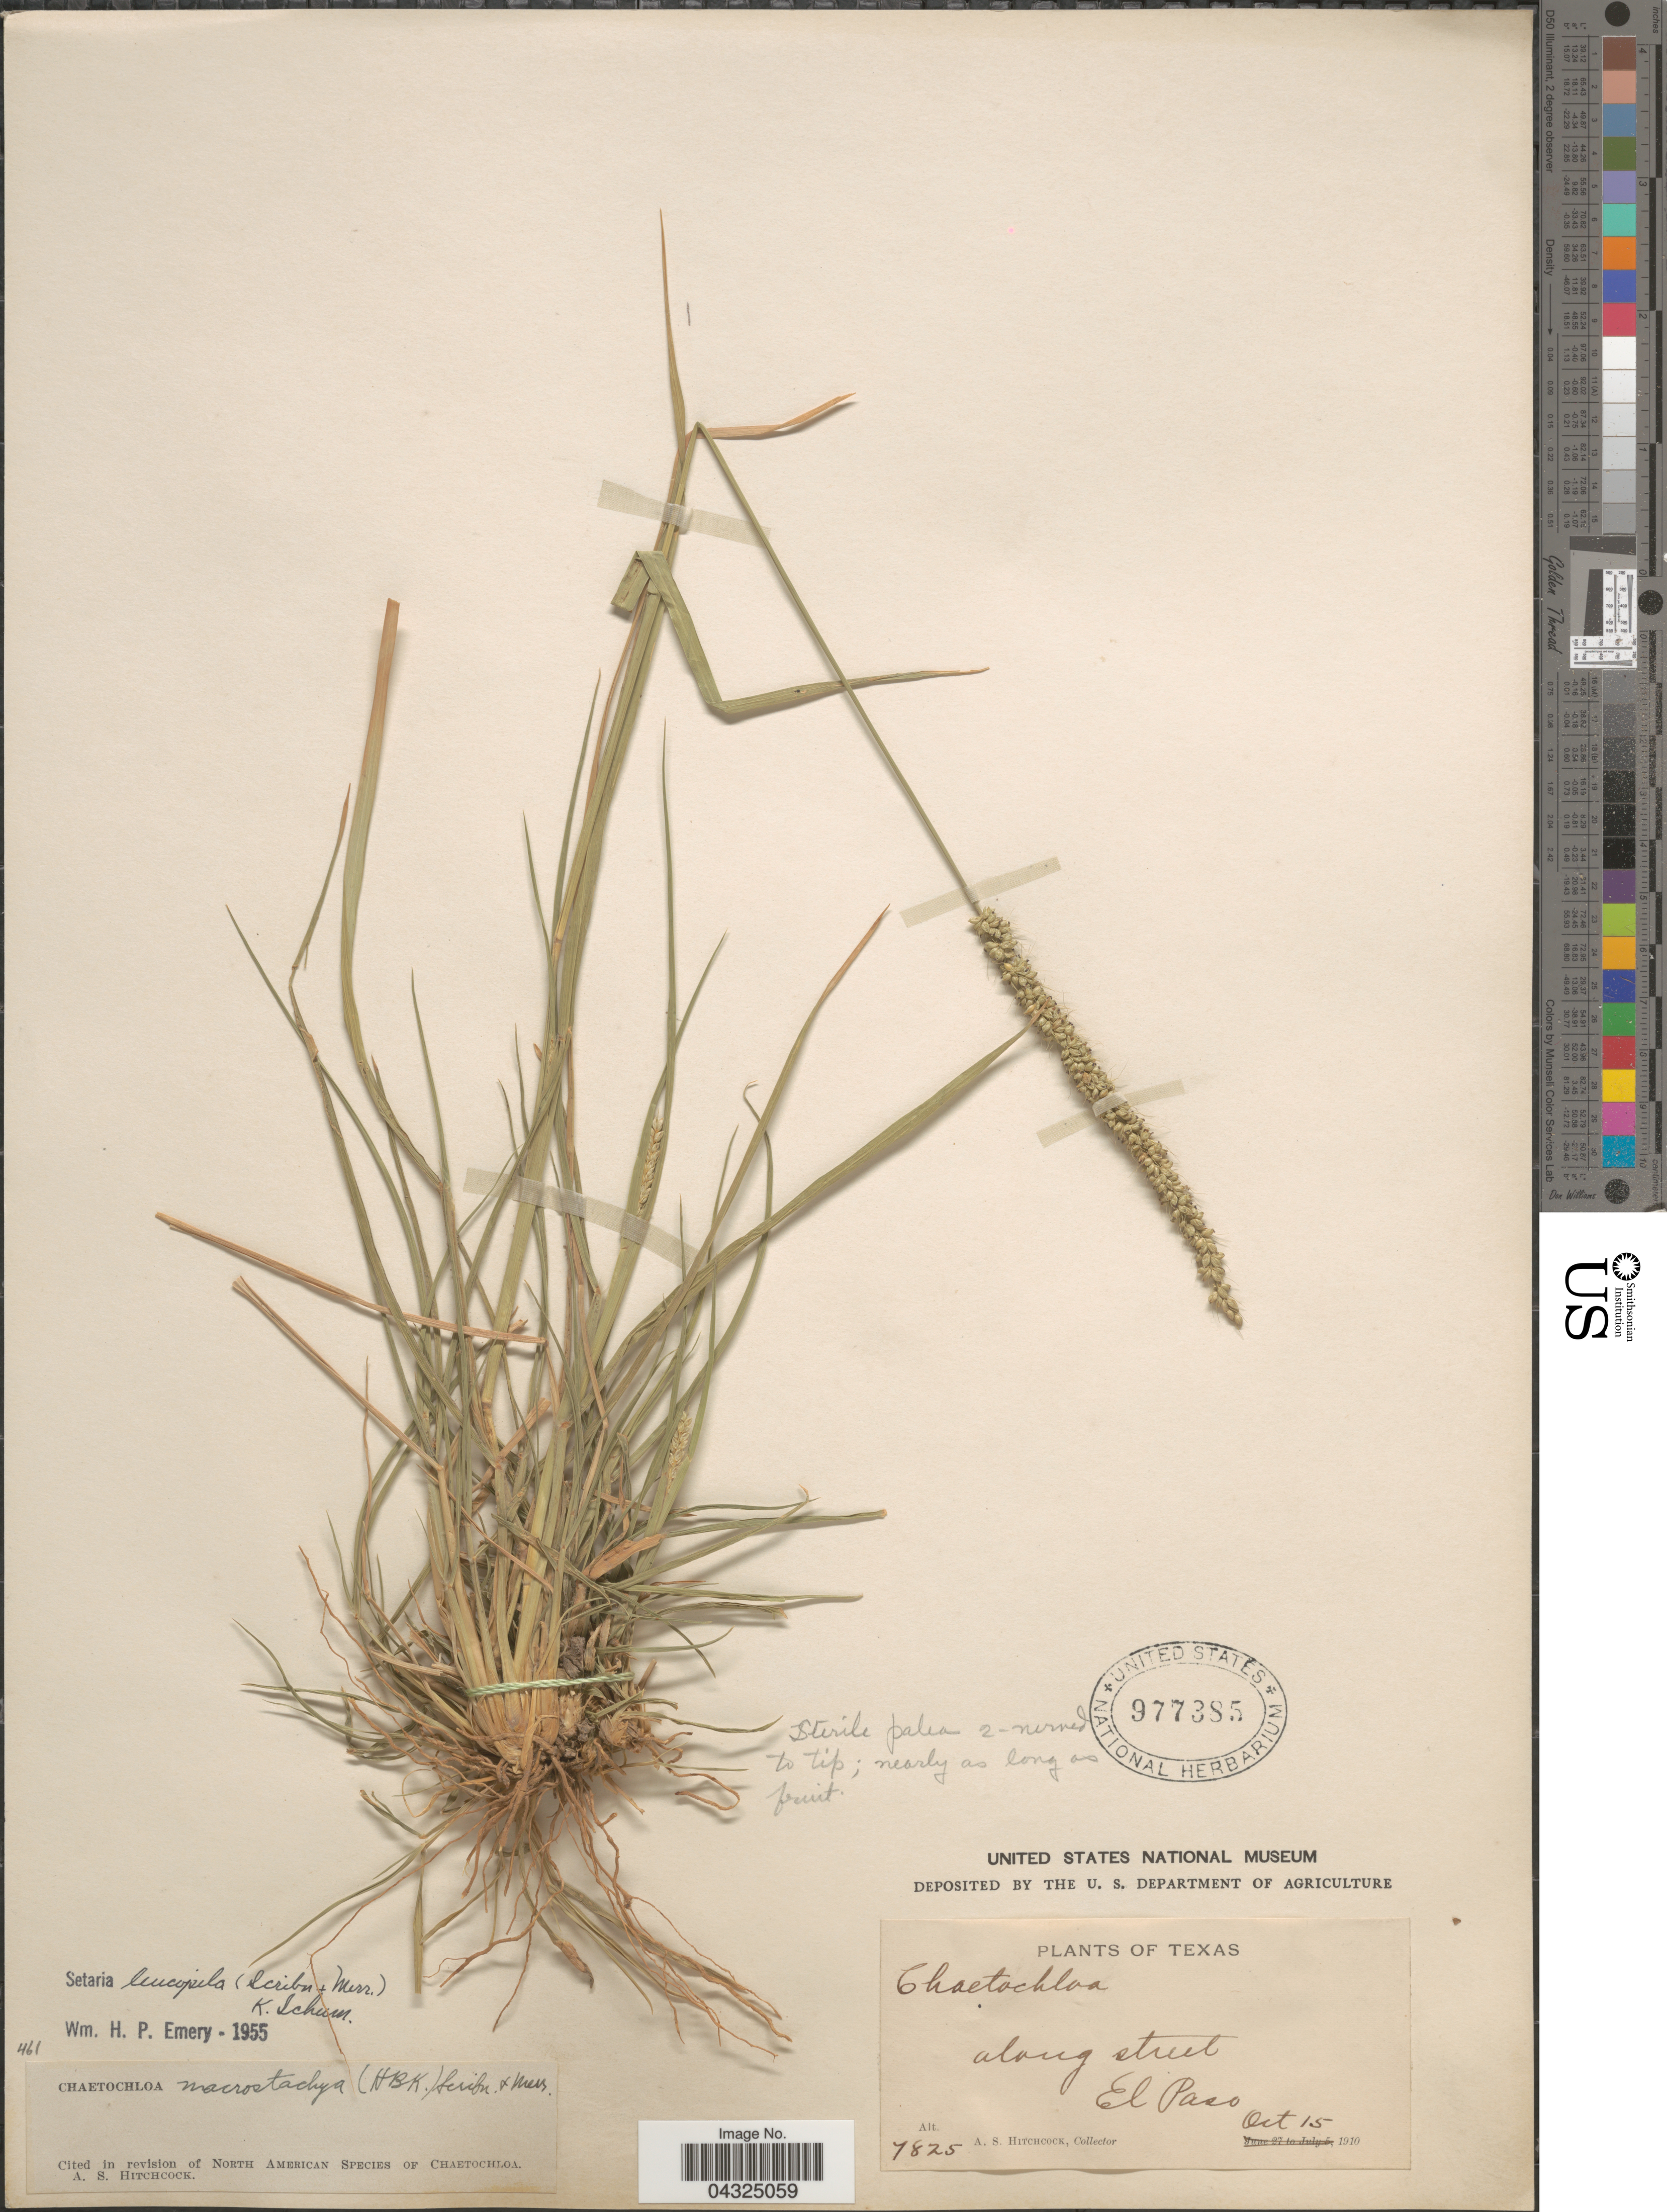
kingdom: Plantae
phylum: Tracheophyta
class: Liliopsida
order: Poales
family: Poaceae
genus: Setaria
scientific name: Setaria leucopila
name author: (Scribn. & Merr.) K. Schum.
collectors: A. S. Hitchcock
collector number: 7825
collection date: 1910-10-15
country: United States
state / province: Texas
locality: Along street. El Paso.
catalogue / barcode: US 977385